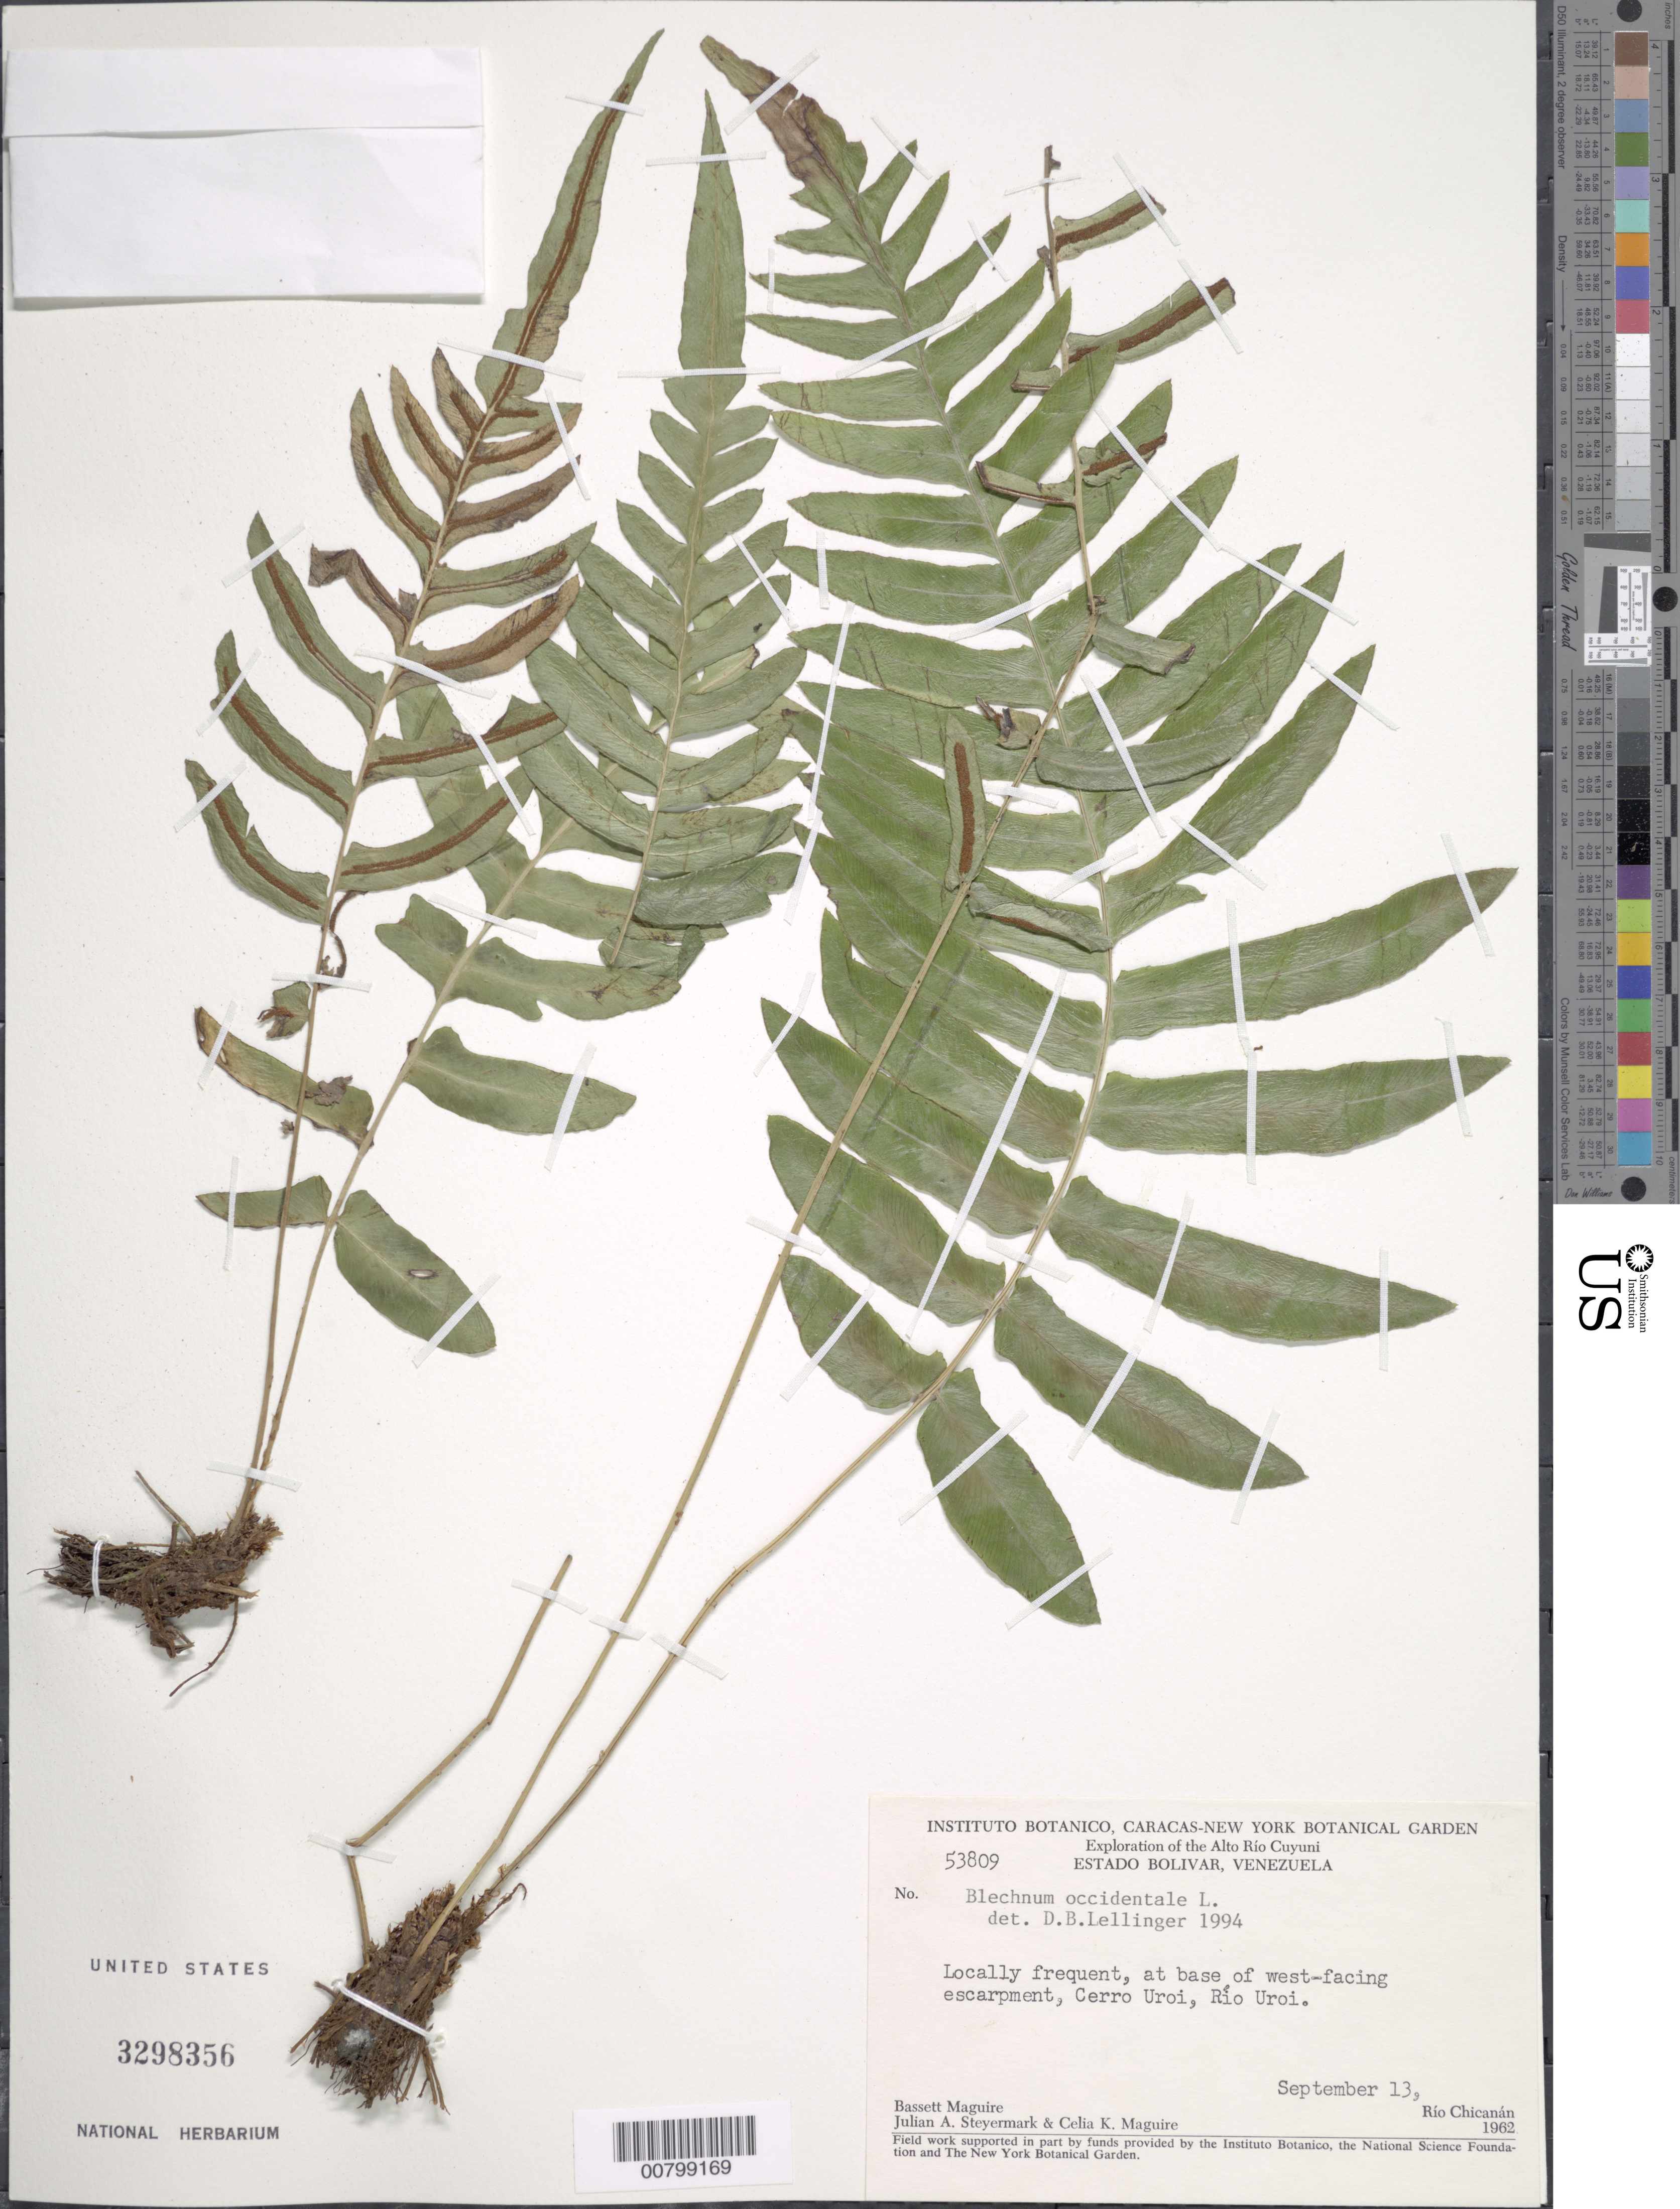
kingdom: Plantae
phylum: Tracheophyta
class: Polypodiopsida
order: Polypodiales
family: Blechnaceae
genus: Blechnum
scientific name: Blechnum occidentale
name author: L.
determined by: Lellinger, David B., (BOT), Smithsonian Institution - National Museum of Natural History (UNITED STATES)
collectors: B. Maguire, J. Steyermark & C. K. Maguire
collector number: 53809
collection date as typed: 13-Sep-62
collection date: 1962-09-13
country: Venezuela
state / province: Bolívar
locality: Alto Río Cuyuni, Cerro Uroi, Río Uroi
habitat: Base of W-facing escarpment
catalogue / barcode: US 3298356